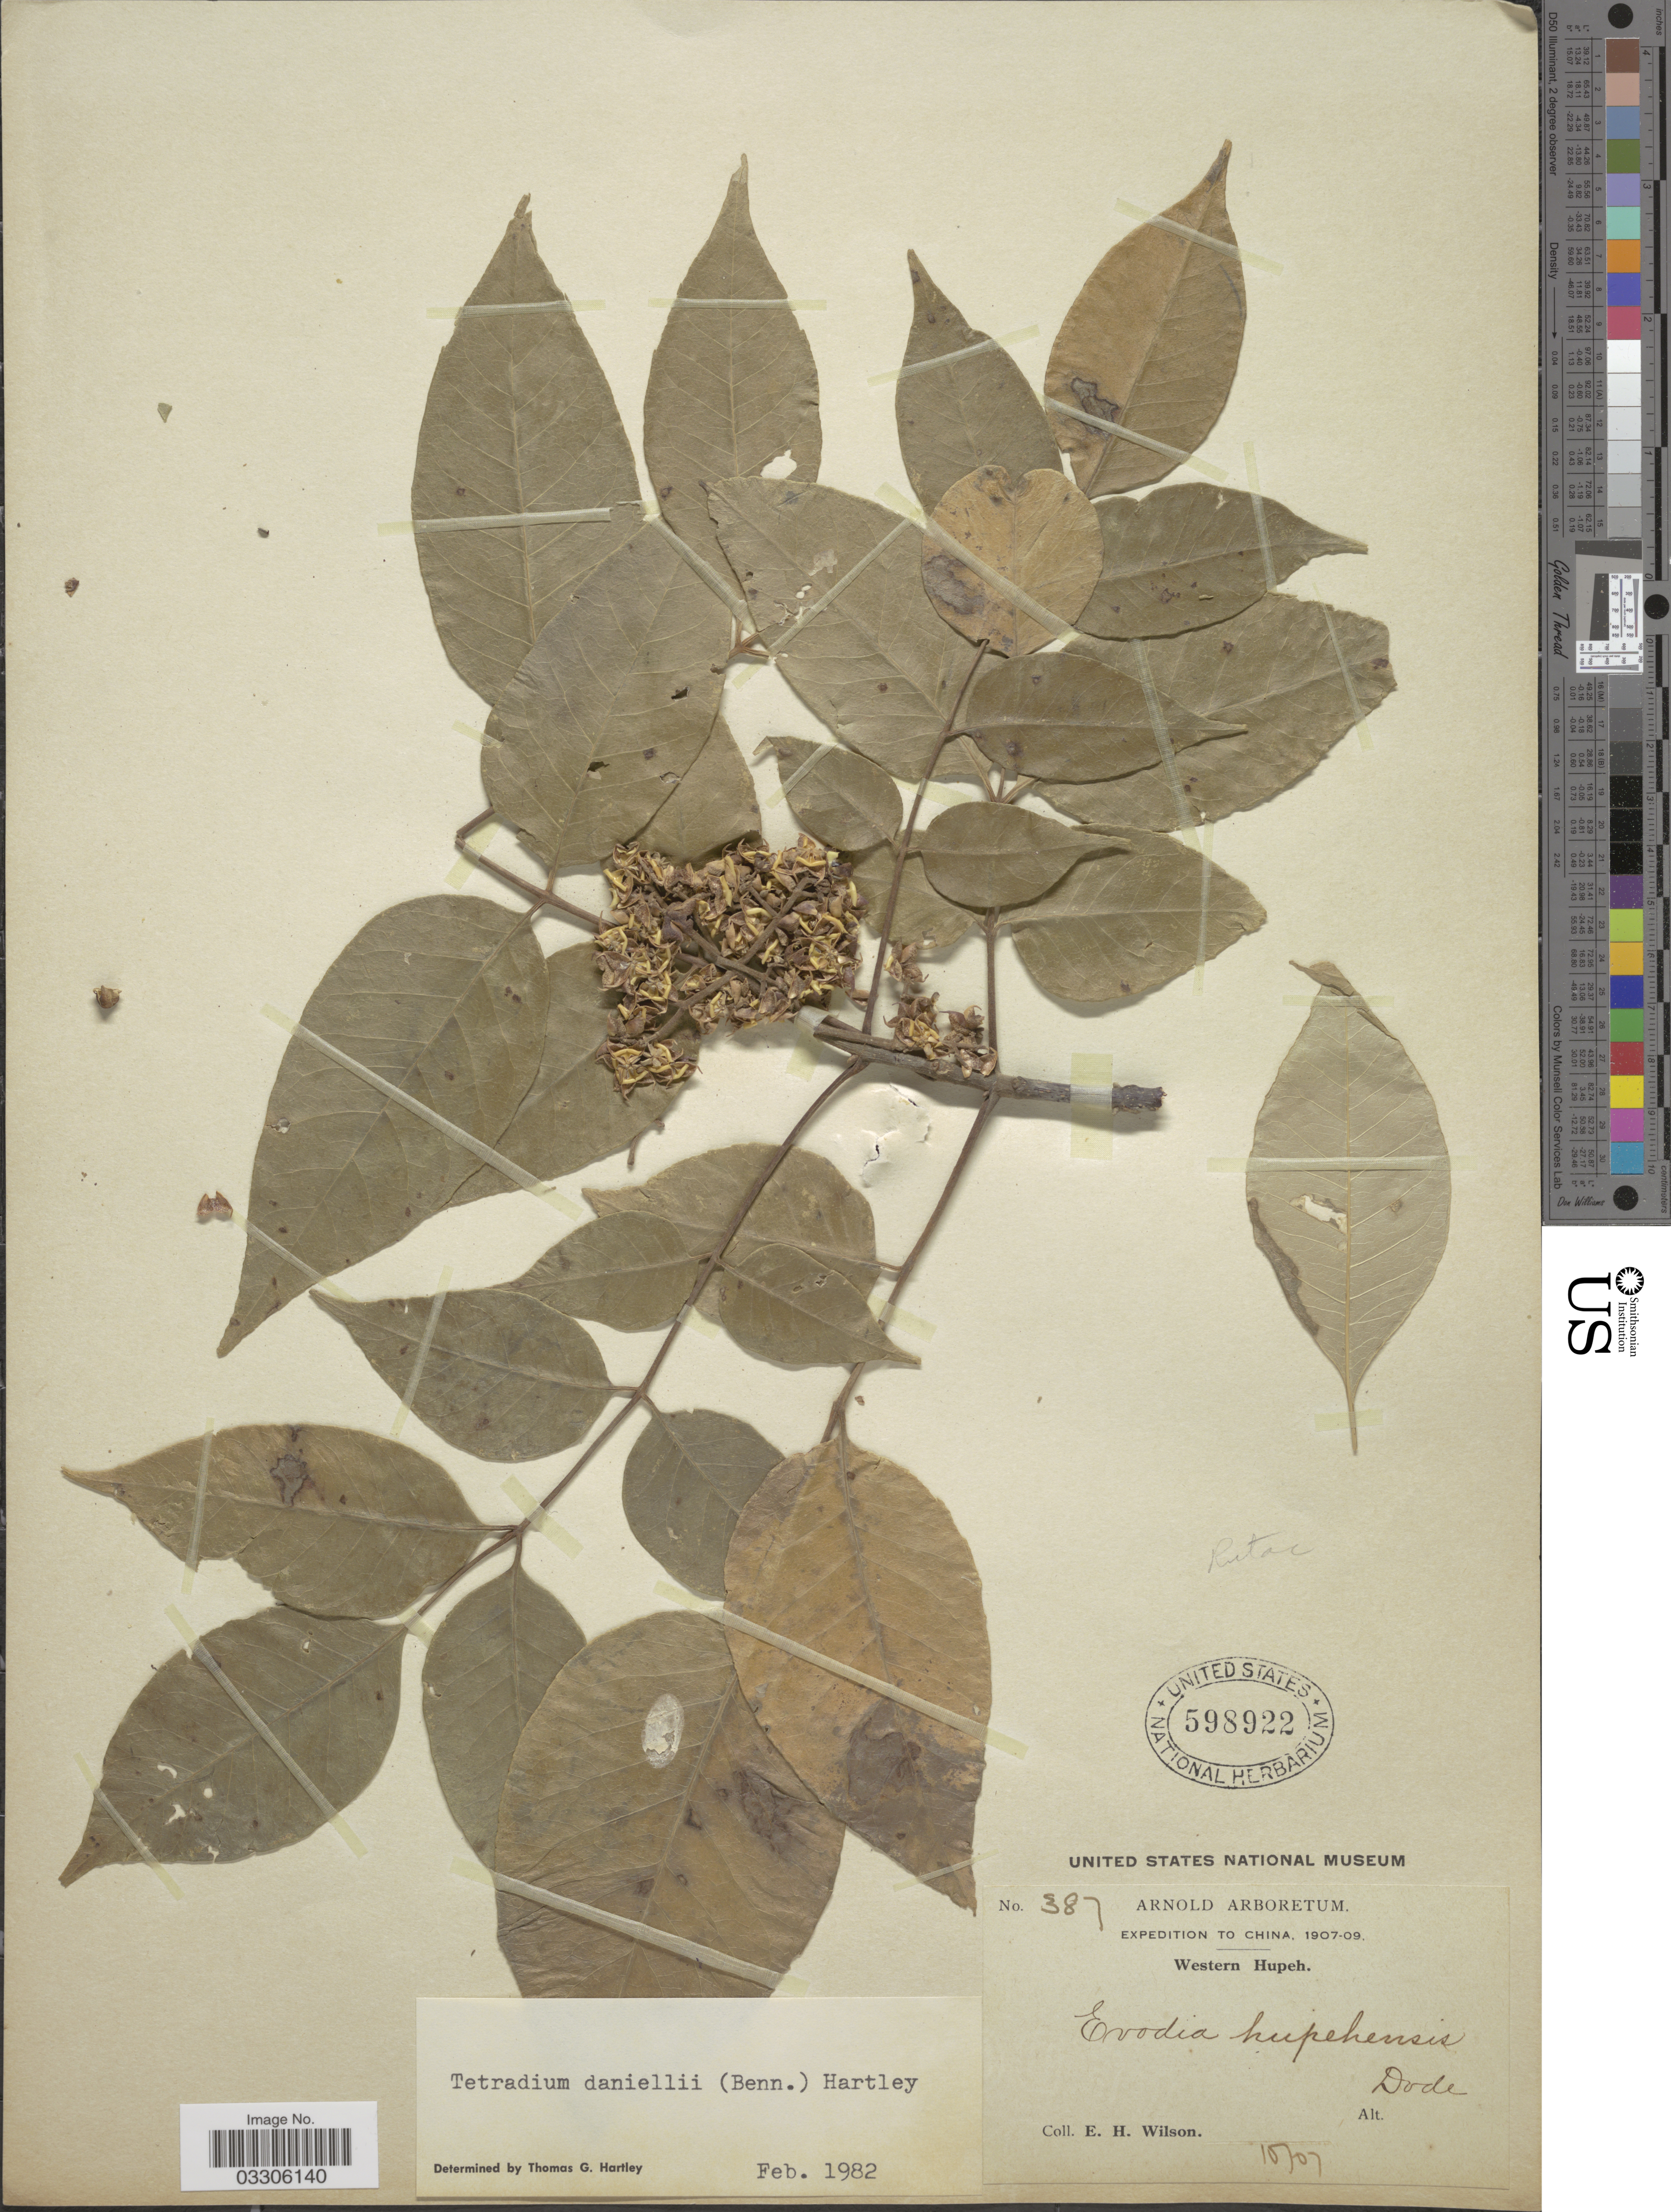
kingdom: Plantae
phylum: Tracheophyta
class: Magnoliopsida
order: Sapindales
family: Rutaceae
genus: Tetradium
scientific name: Tetradium daniellii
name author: (Benn.) T.G. Hartley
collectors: E. Wilson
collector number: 387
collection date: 1907-10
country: China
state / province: Hubei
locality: Western Hupeh.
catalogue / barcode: US 598922